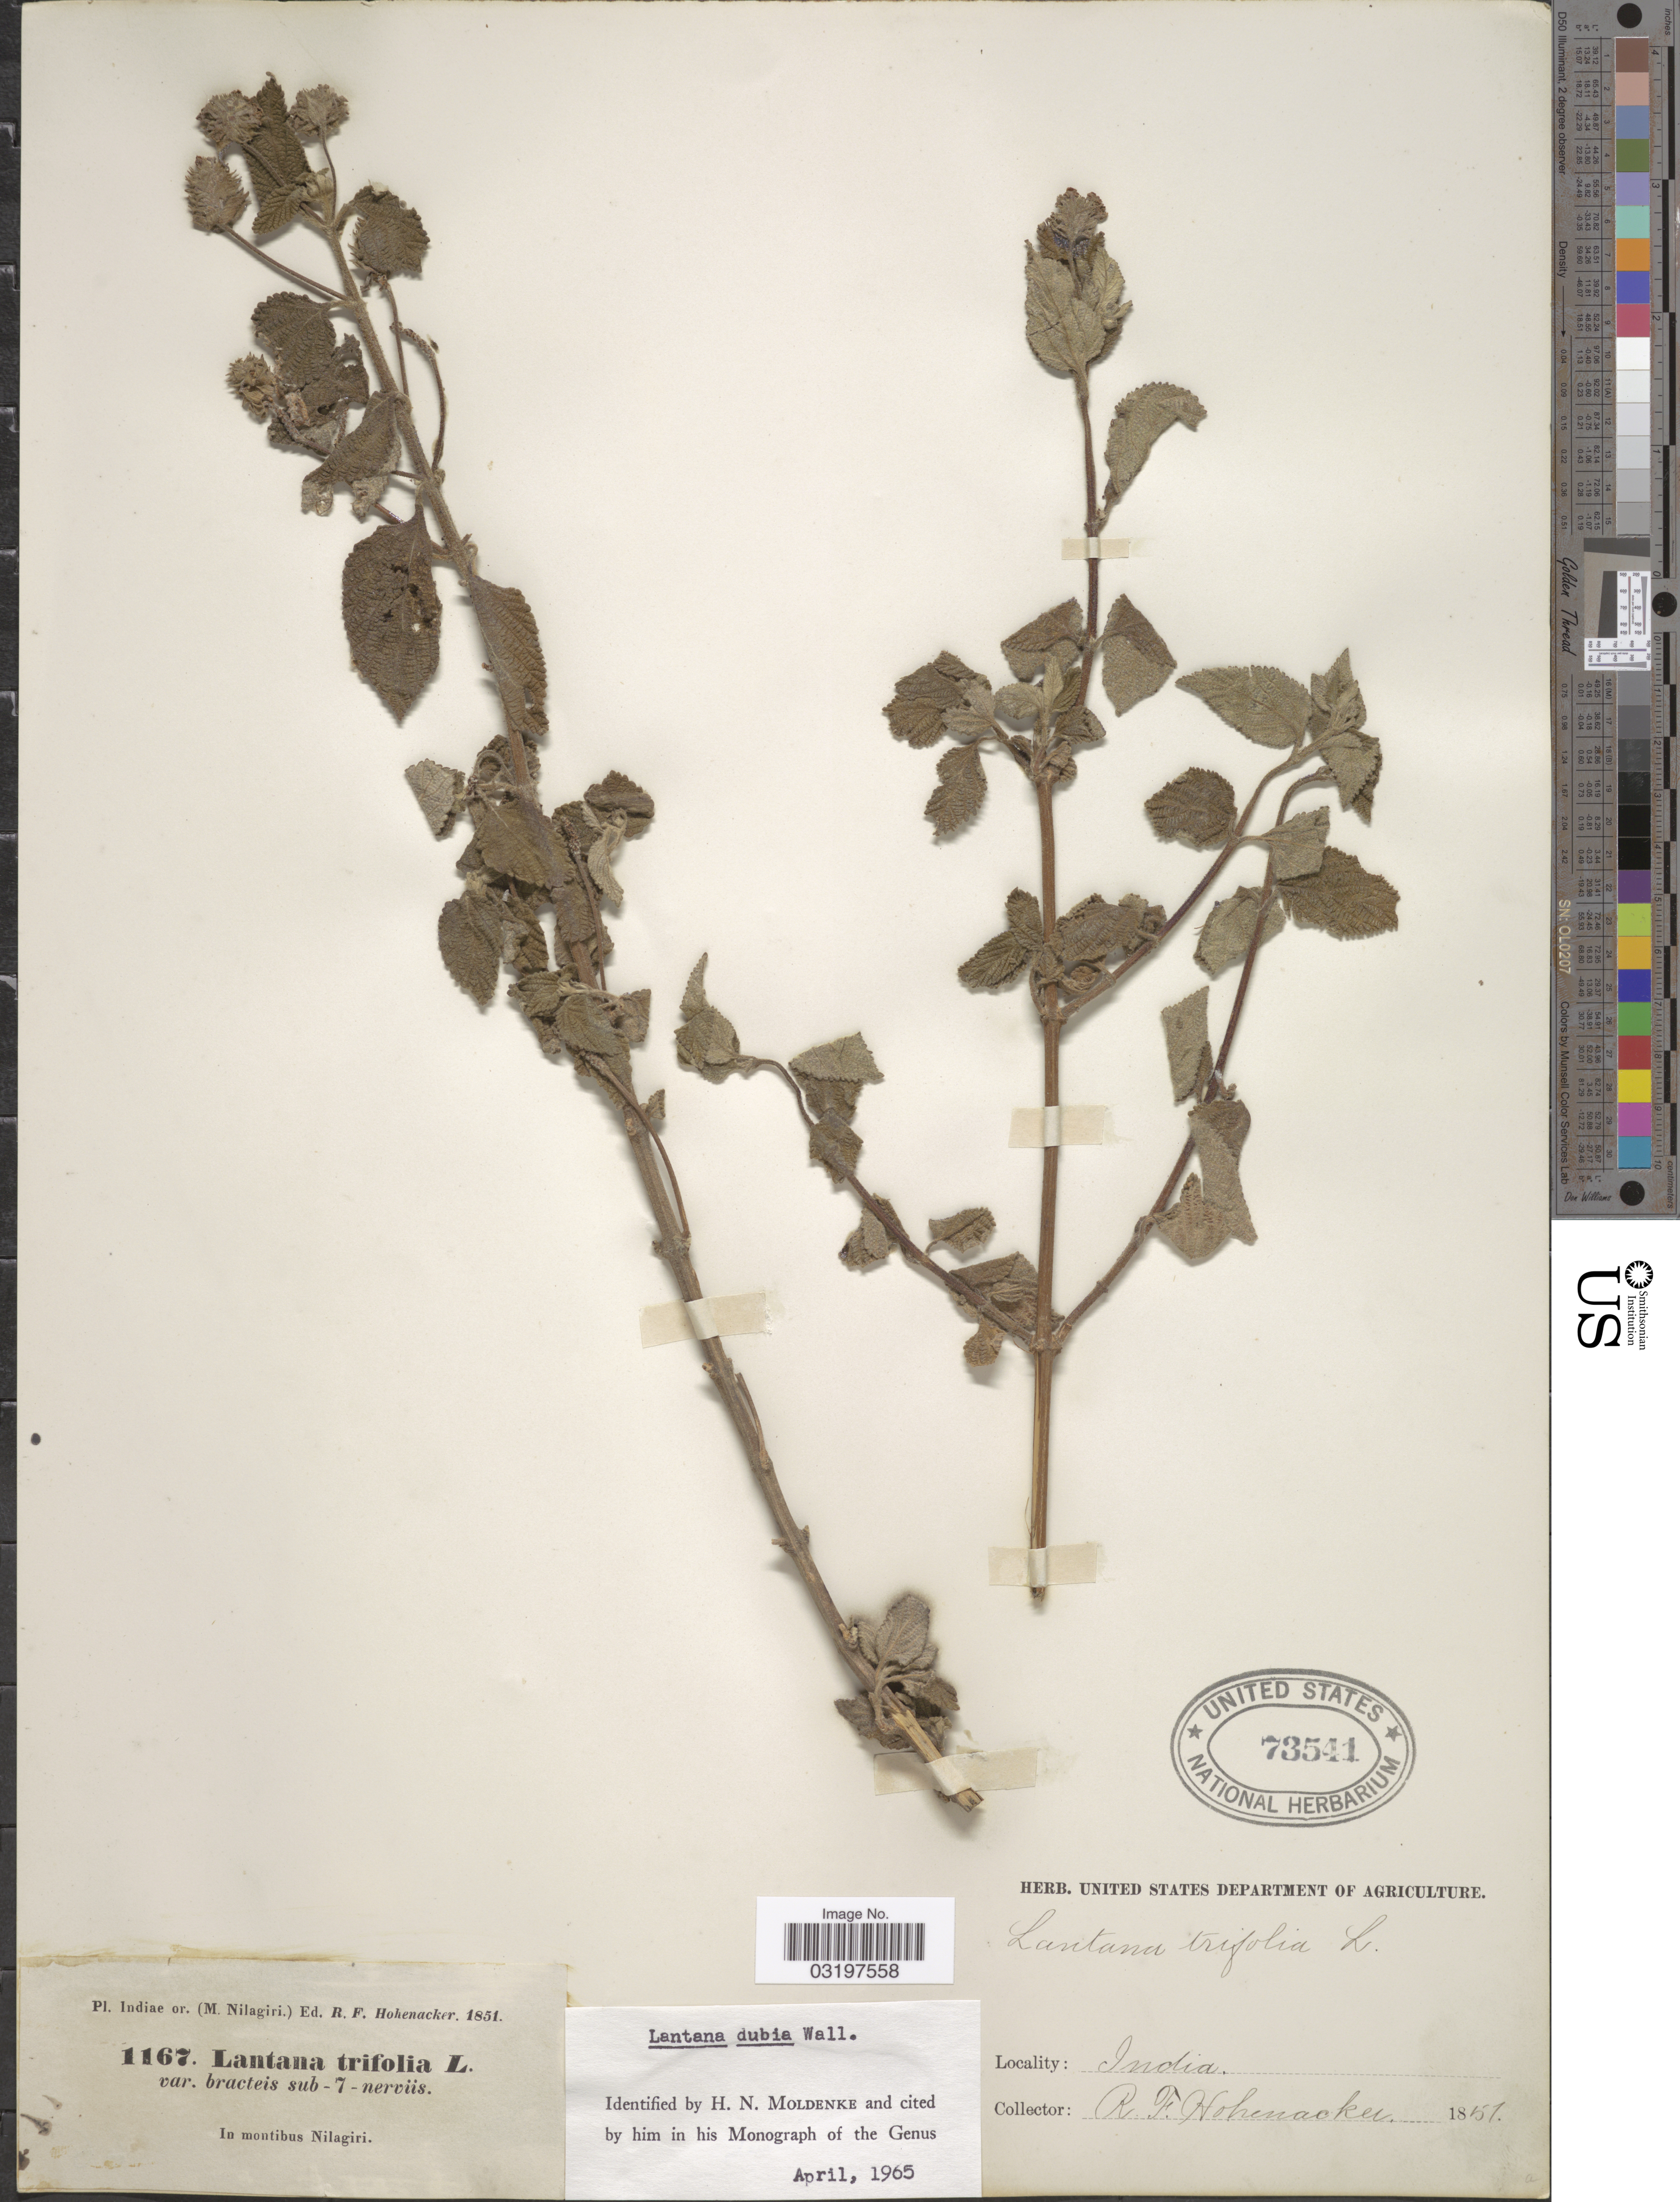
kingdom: Plantae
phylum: Tracheophyta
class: Magnoliopsida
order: Lamiales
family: Verbenaceae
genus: Lantana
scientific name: Lantana dubia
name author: Wall. ex Walp.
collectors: R. F. Hohenacker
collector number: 1167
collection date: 1851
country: India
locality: Indiae or. (M. Nilagiri). In montibus Nilagiri.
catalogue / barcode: US 73541